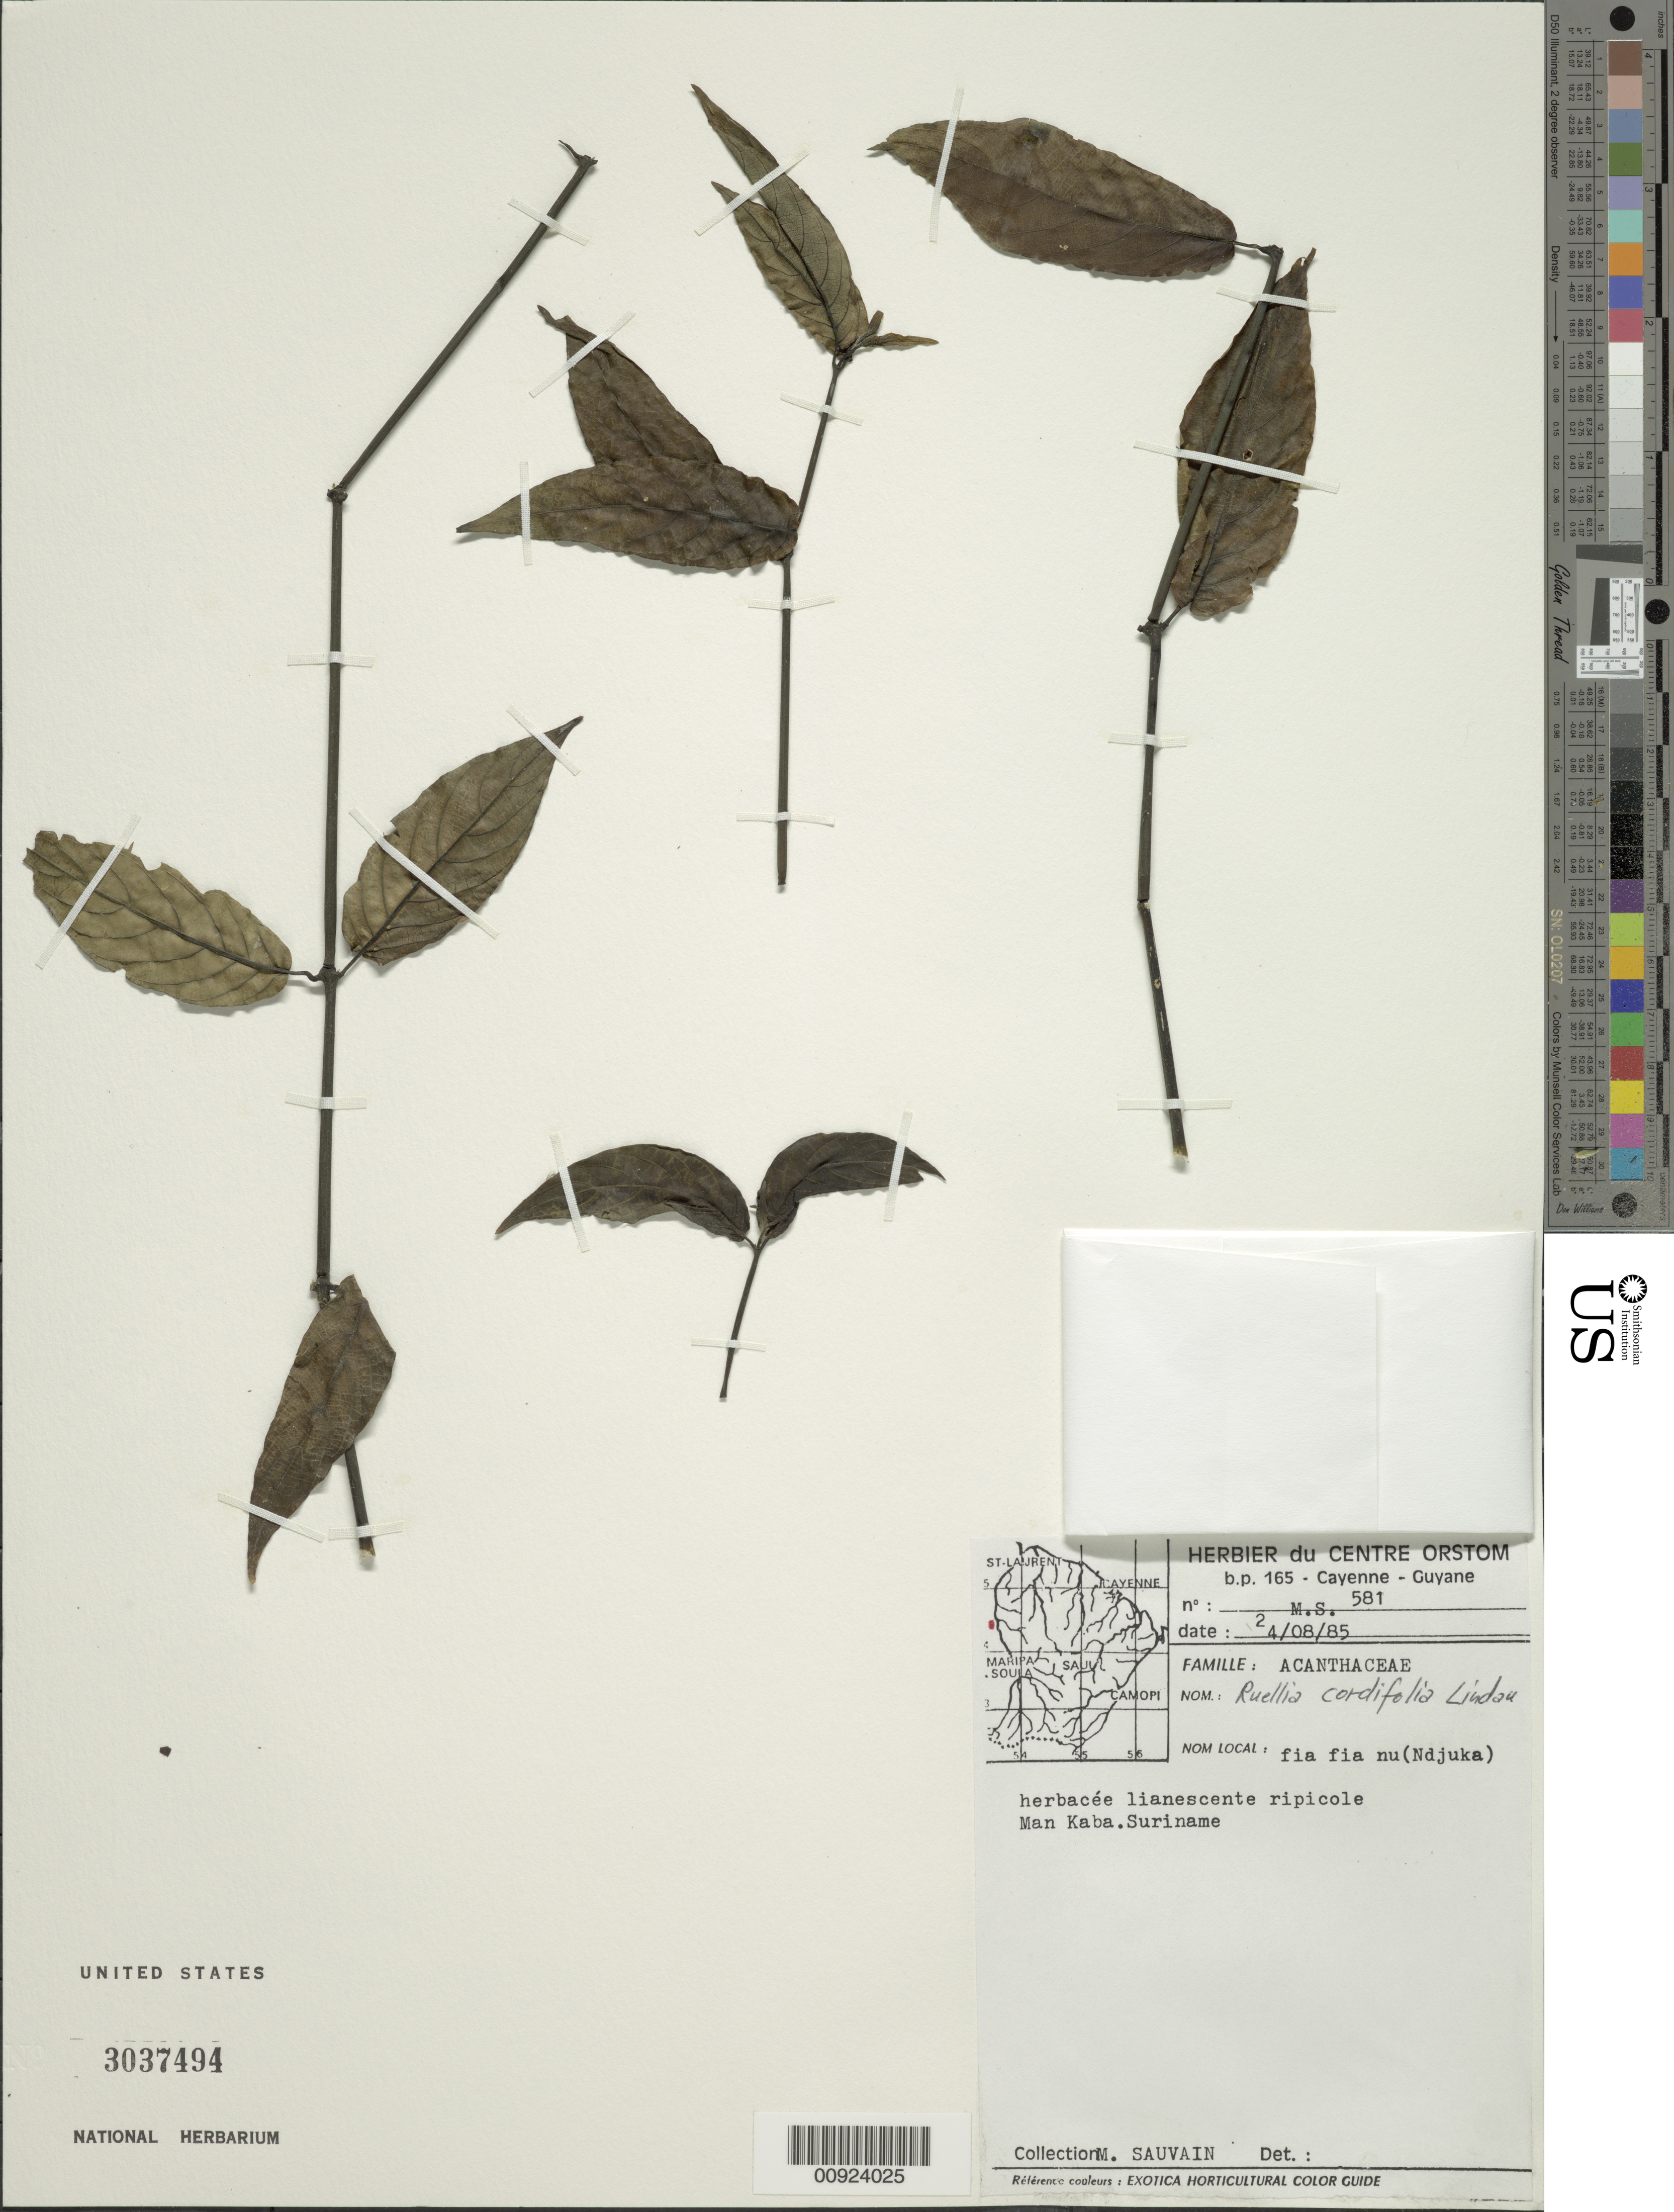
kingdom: Plantae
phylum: Tracheophyta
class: Magnoliopsida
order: Lamiales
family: Acanthaceae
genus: Ruellia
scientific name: Ruellia sp.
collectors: M. Sauvain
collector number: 581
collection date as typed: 24-Aug-85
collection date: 1985-08-24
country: Suriname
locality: Saut Mankaba Soula, Bassin du Maroni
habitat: ripicole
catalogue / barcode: US 3037494